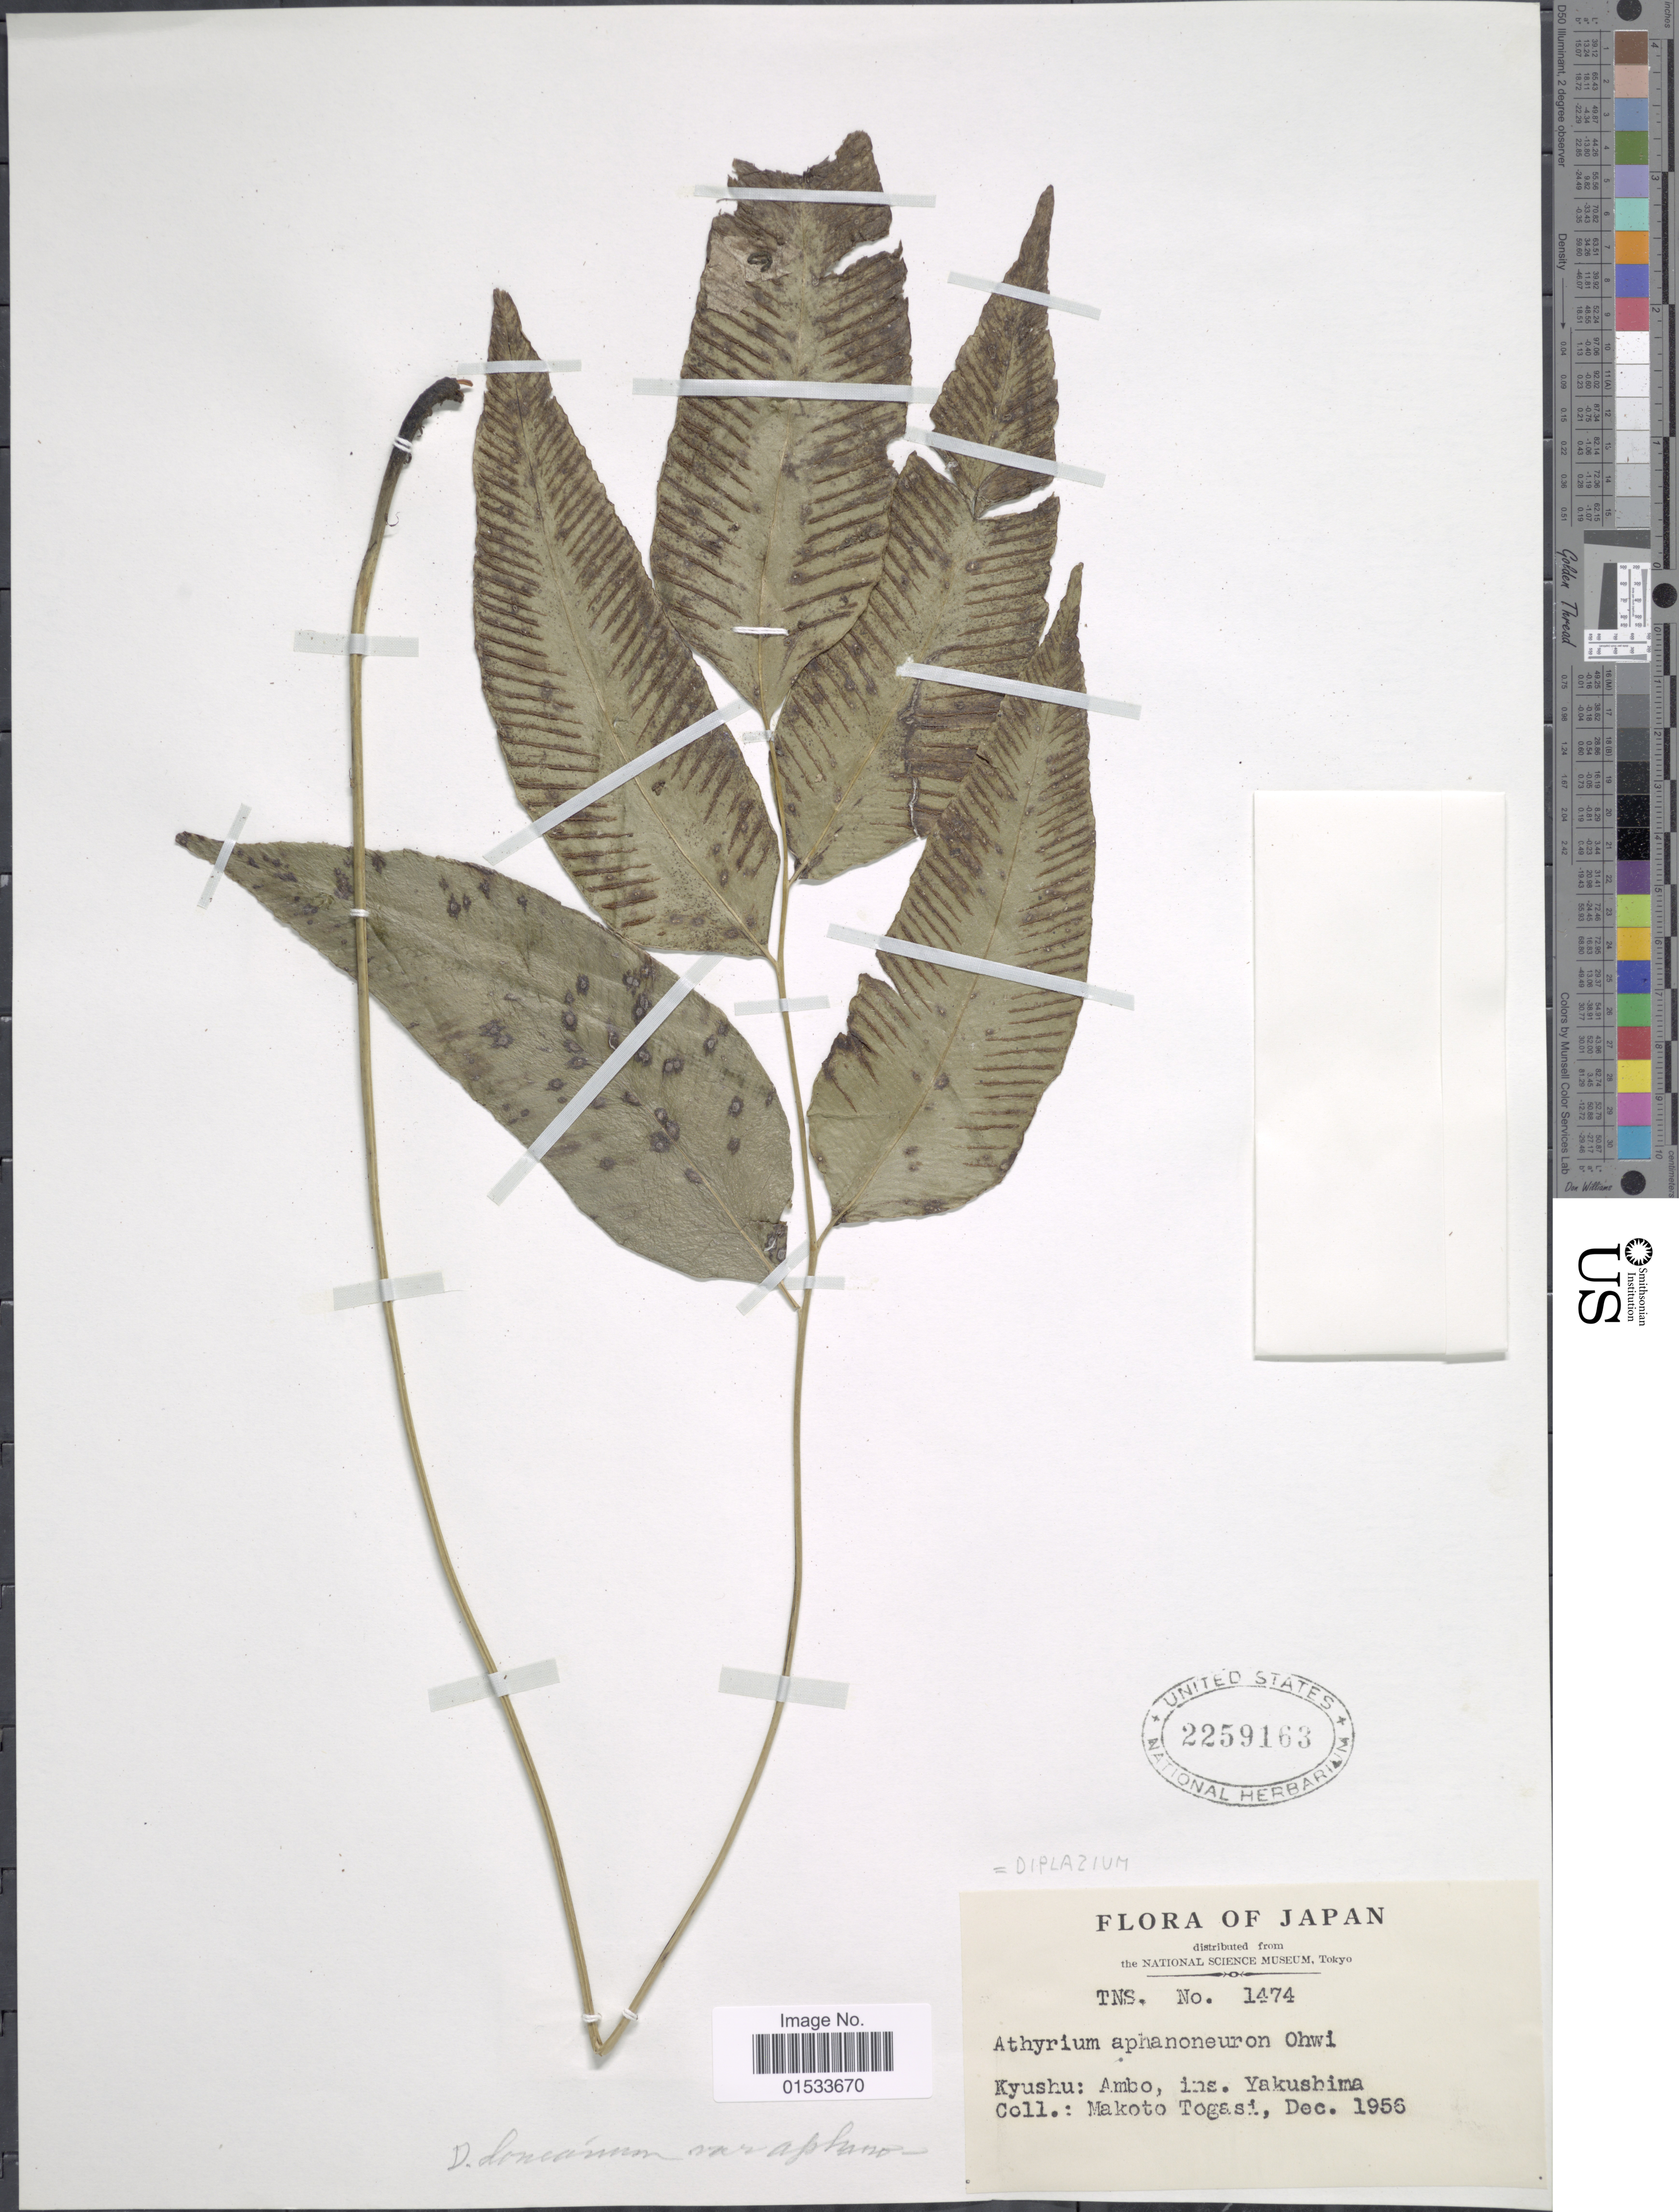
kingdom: Plantae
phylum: Tracheophyta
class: Polypodiopsida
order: Polypodiales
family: Athyriaceae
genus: Diplazium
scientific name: Diplazium donianum var. aphanoneuron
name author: (Ohwi) Tagawa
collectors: M. Togasi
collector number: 1474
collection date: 1956-12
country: Japan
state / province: Kagosima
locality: Kyushu, Ins. Yakushima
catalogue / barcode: US 2259163